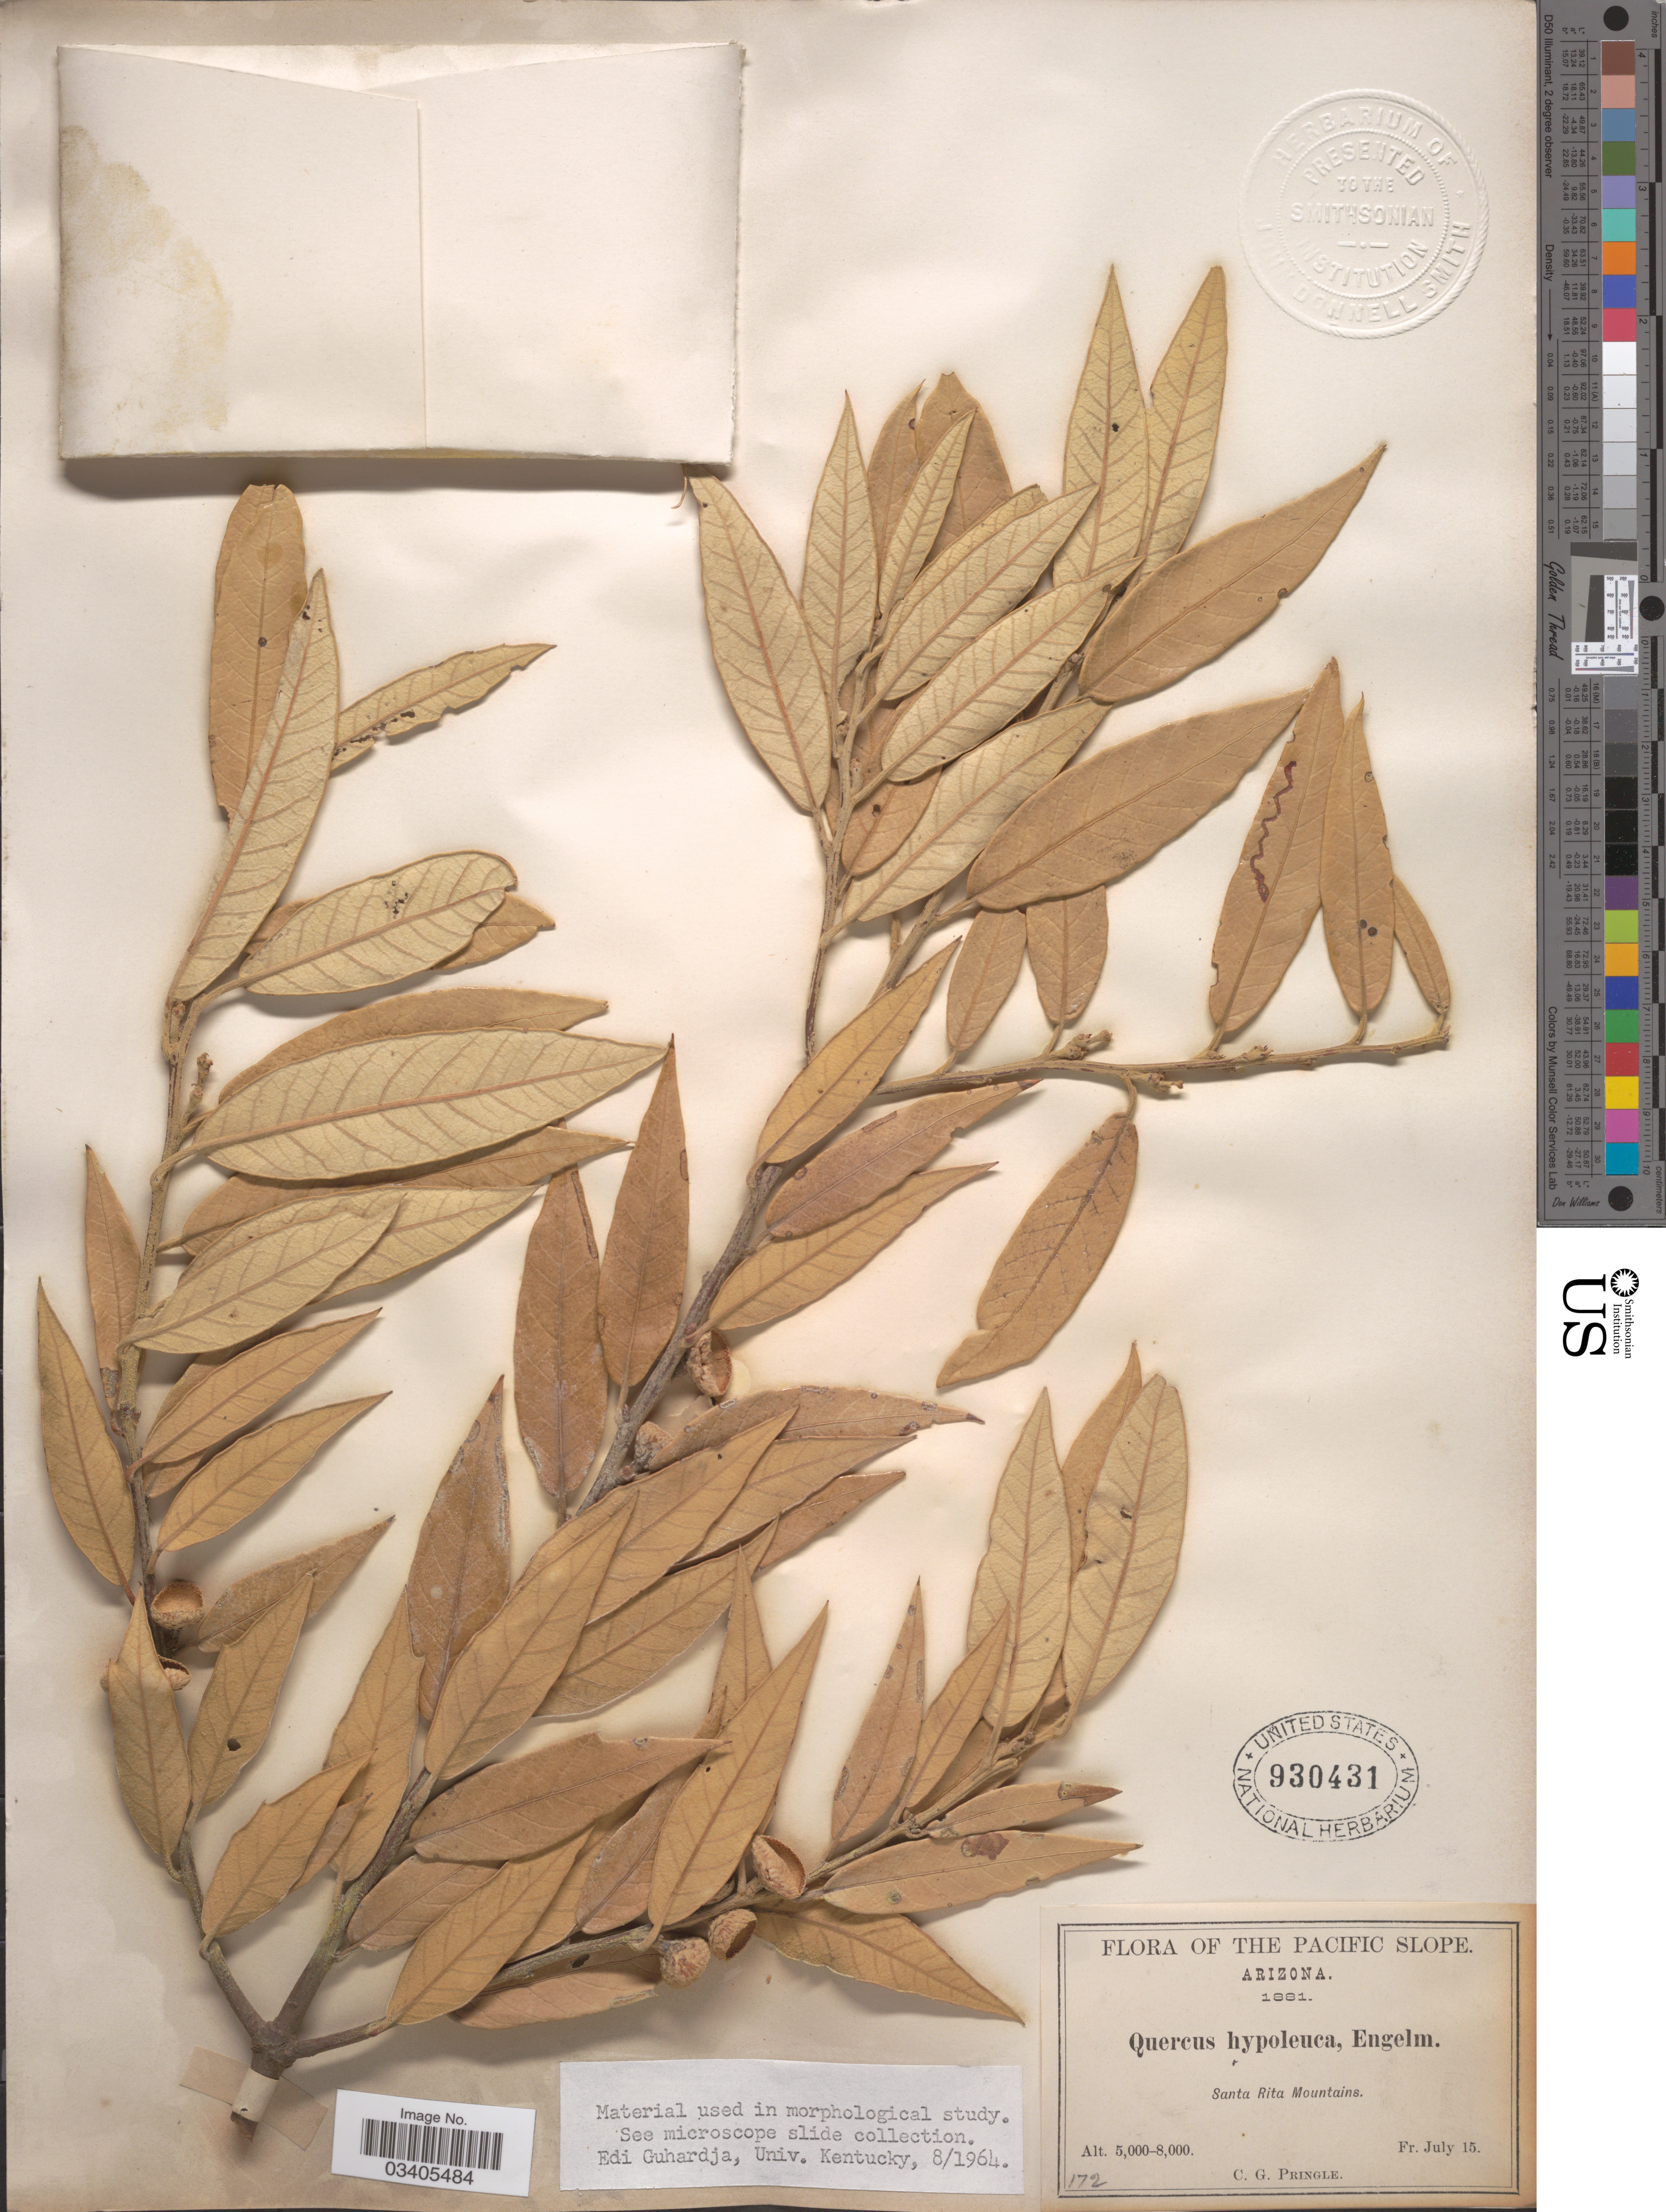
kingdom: Plantae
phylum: Tracheophyta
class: Magnoliopsida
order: Fagales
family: Fagaceae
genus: Quercus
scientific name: Quercus hypoleucoides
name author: A. Camus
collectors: C. G. Pringle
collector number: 172?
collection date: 1881-07-15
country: United States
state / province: Arizona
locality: The Pacific Slope. Santa Rita Mountains.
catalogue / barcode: US 930431